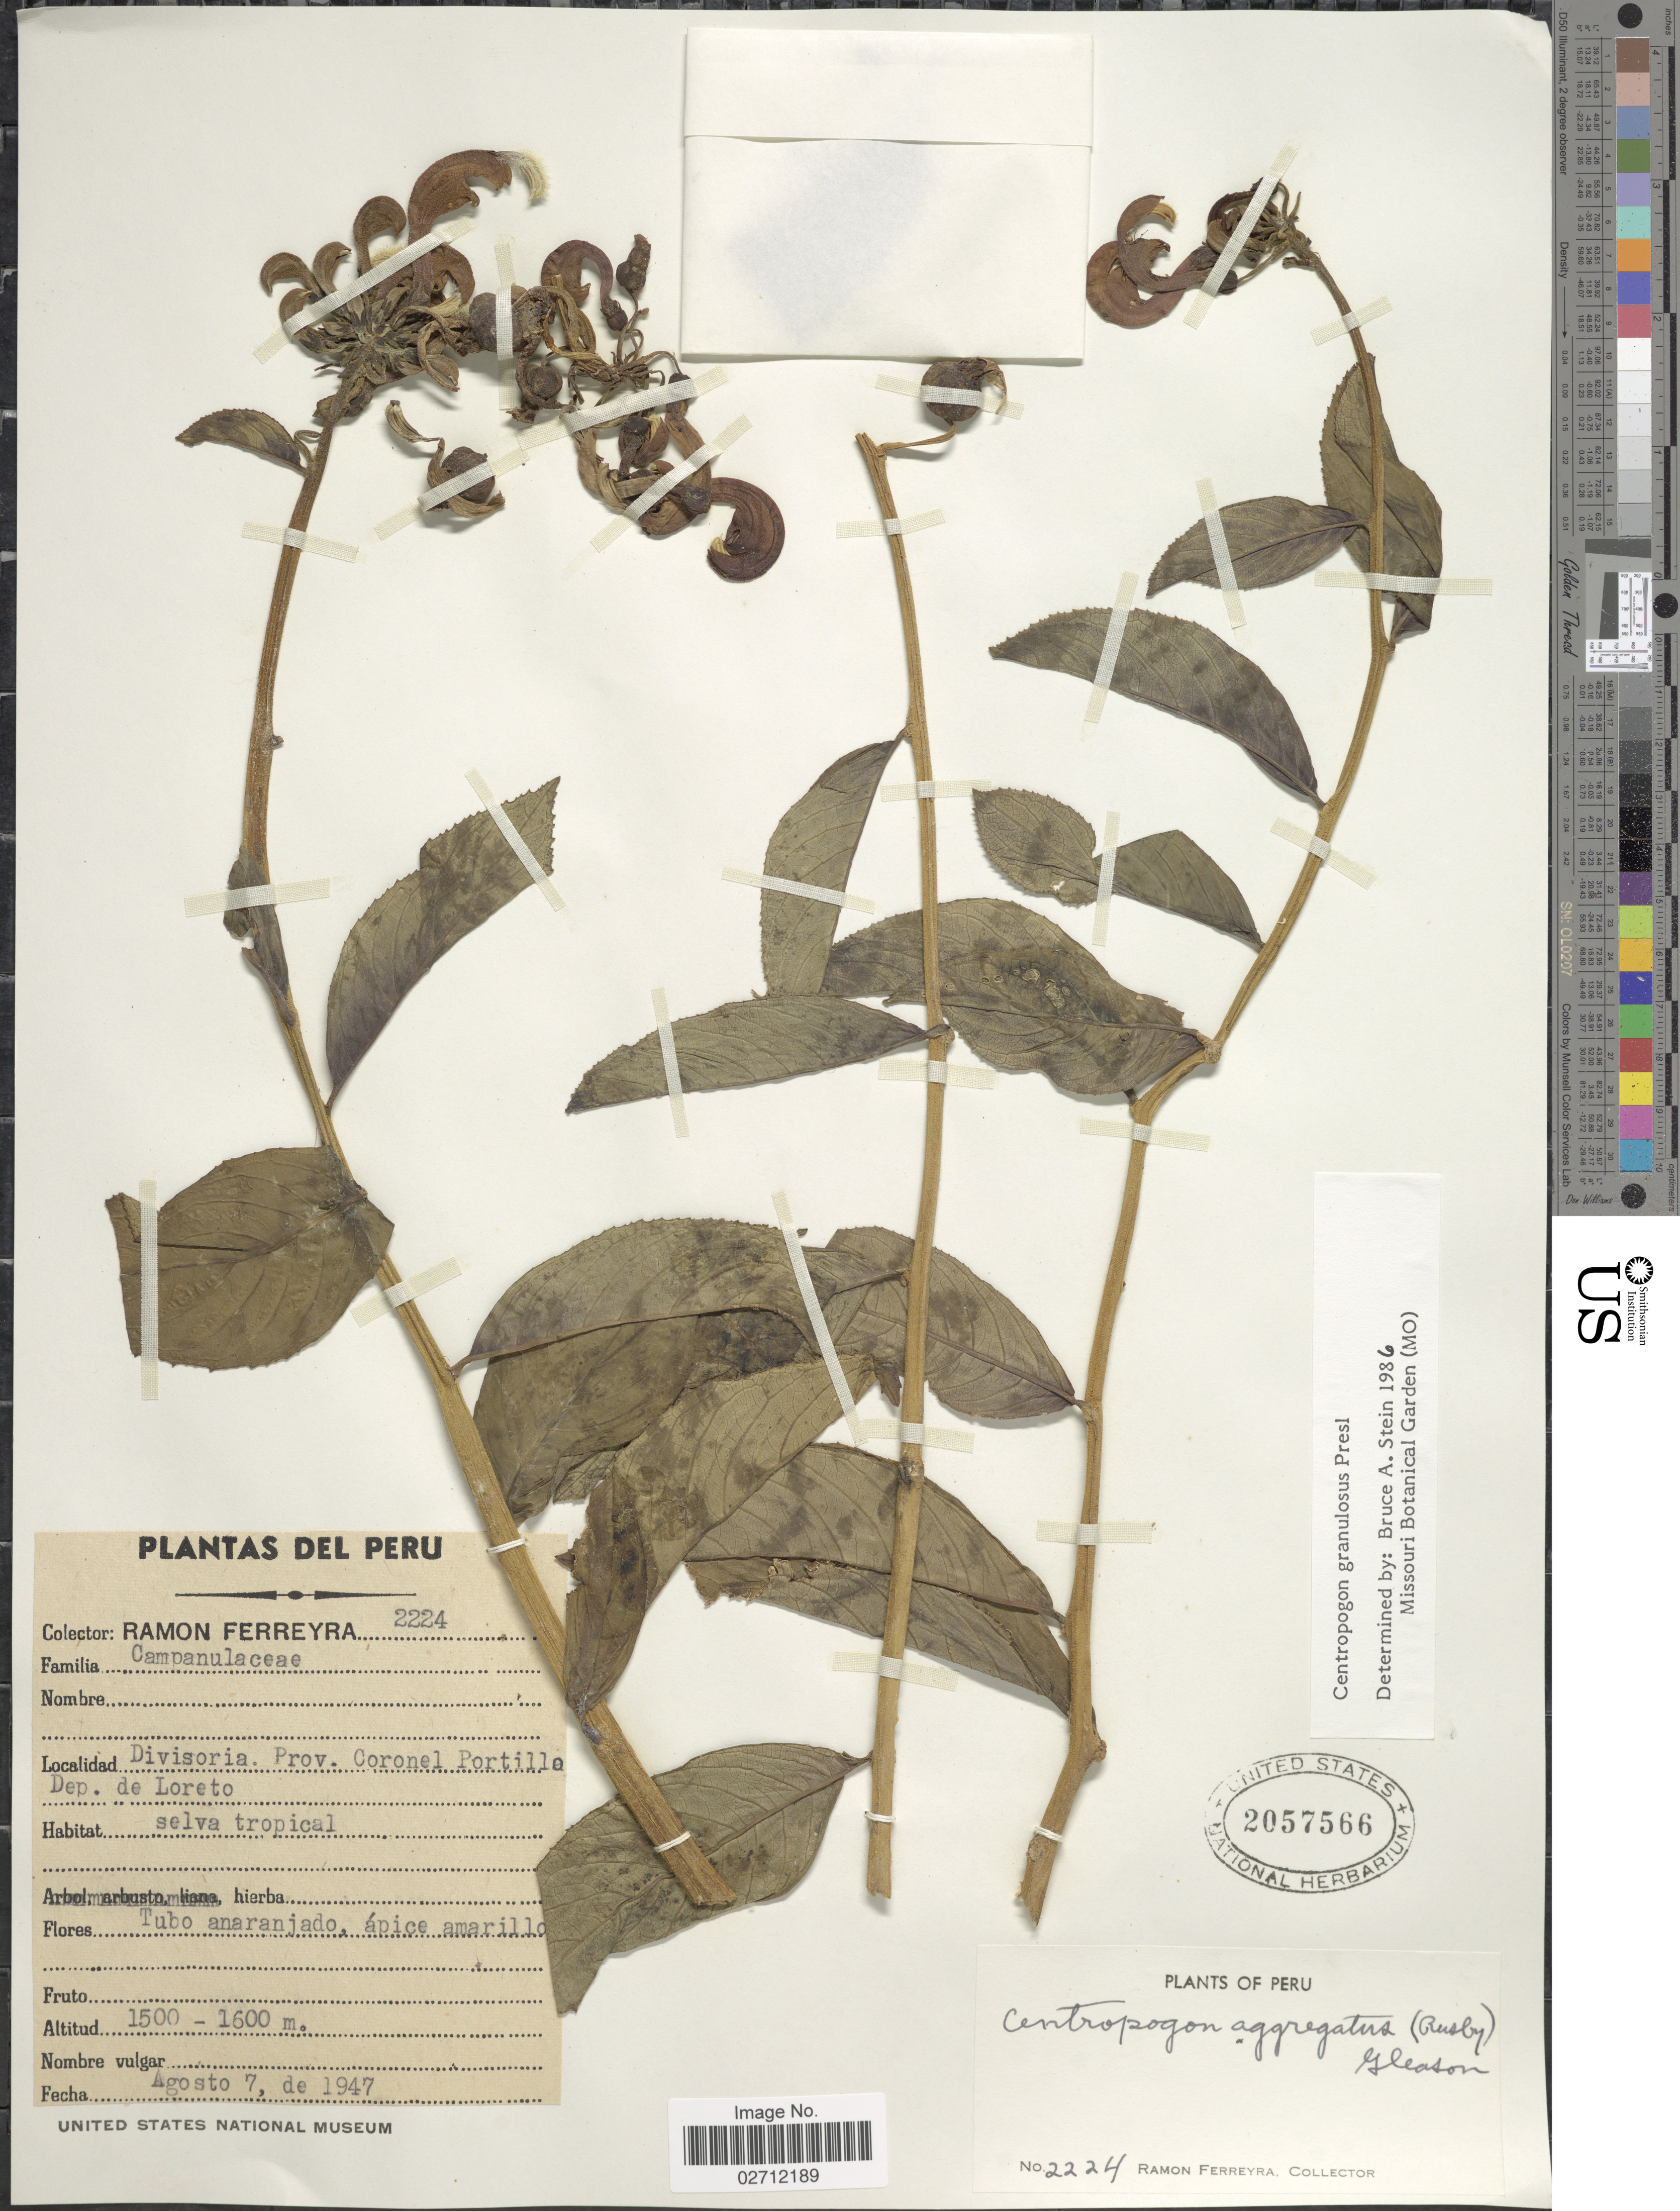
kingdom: Plantae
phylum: Tracheophyta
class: Magnoliopsida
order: Asterales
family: Campanulaceae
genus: Centropogon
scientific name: Centropogon granulosus subsp. granulosus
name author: C. Presl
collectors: R. A. Ferreyra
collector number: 2224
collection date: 1947-08-07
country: Peru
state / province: Loreto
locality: Divisoria, Prov. Coronel Portillo.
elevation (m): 1500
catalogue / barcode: US 2057566